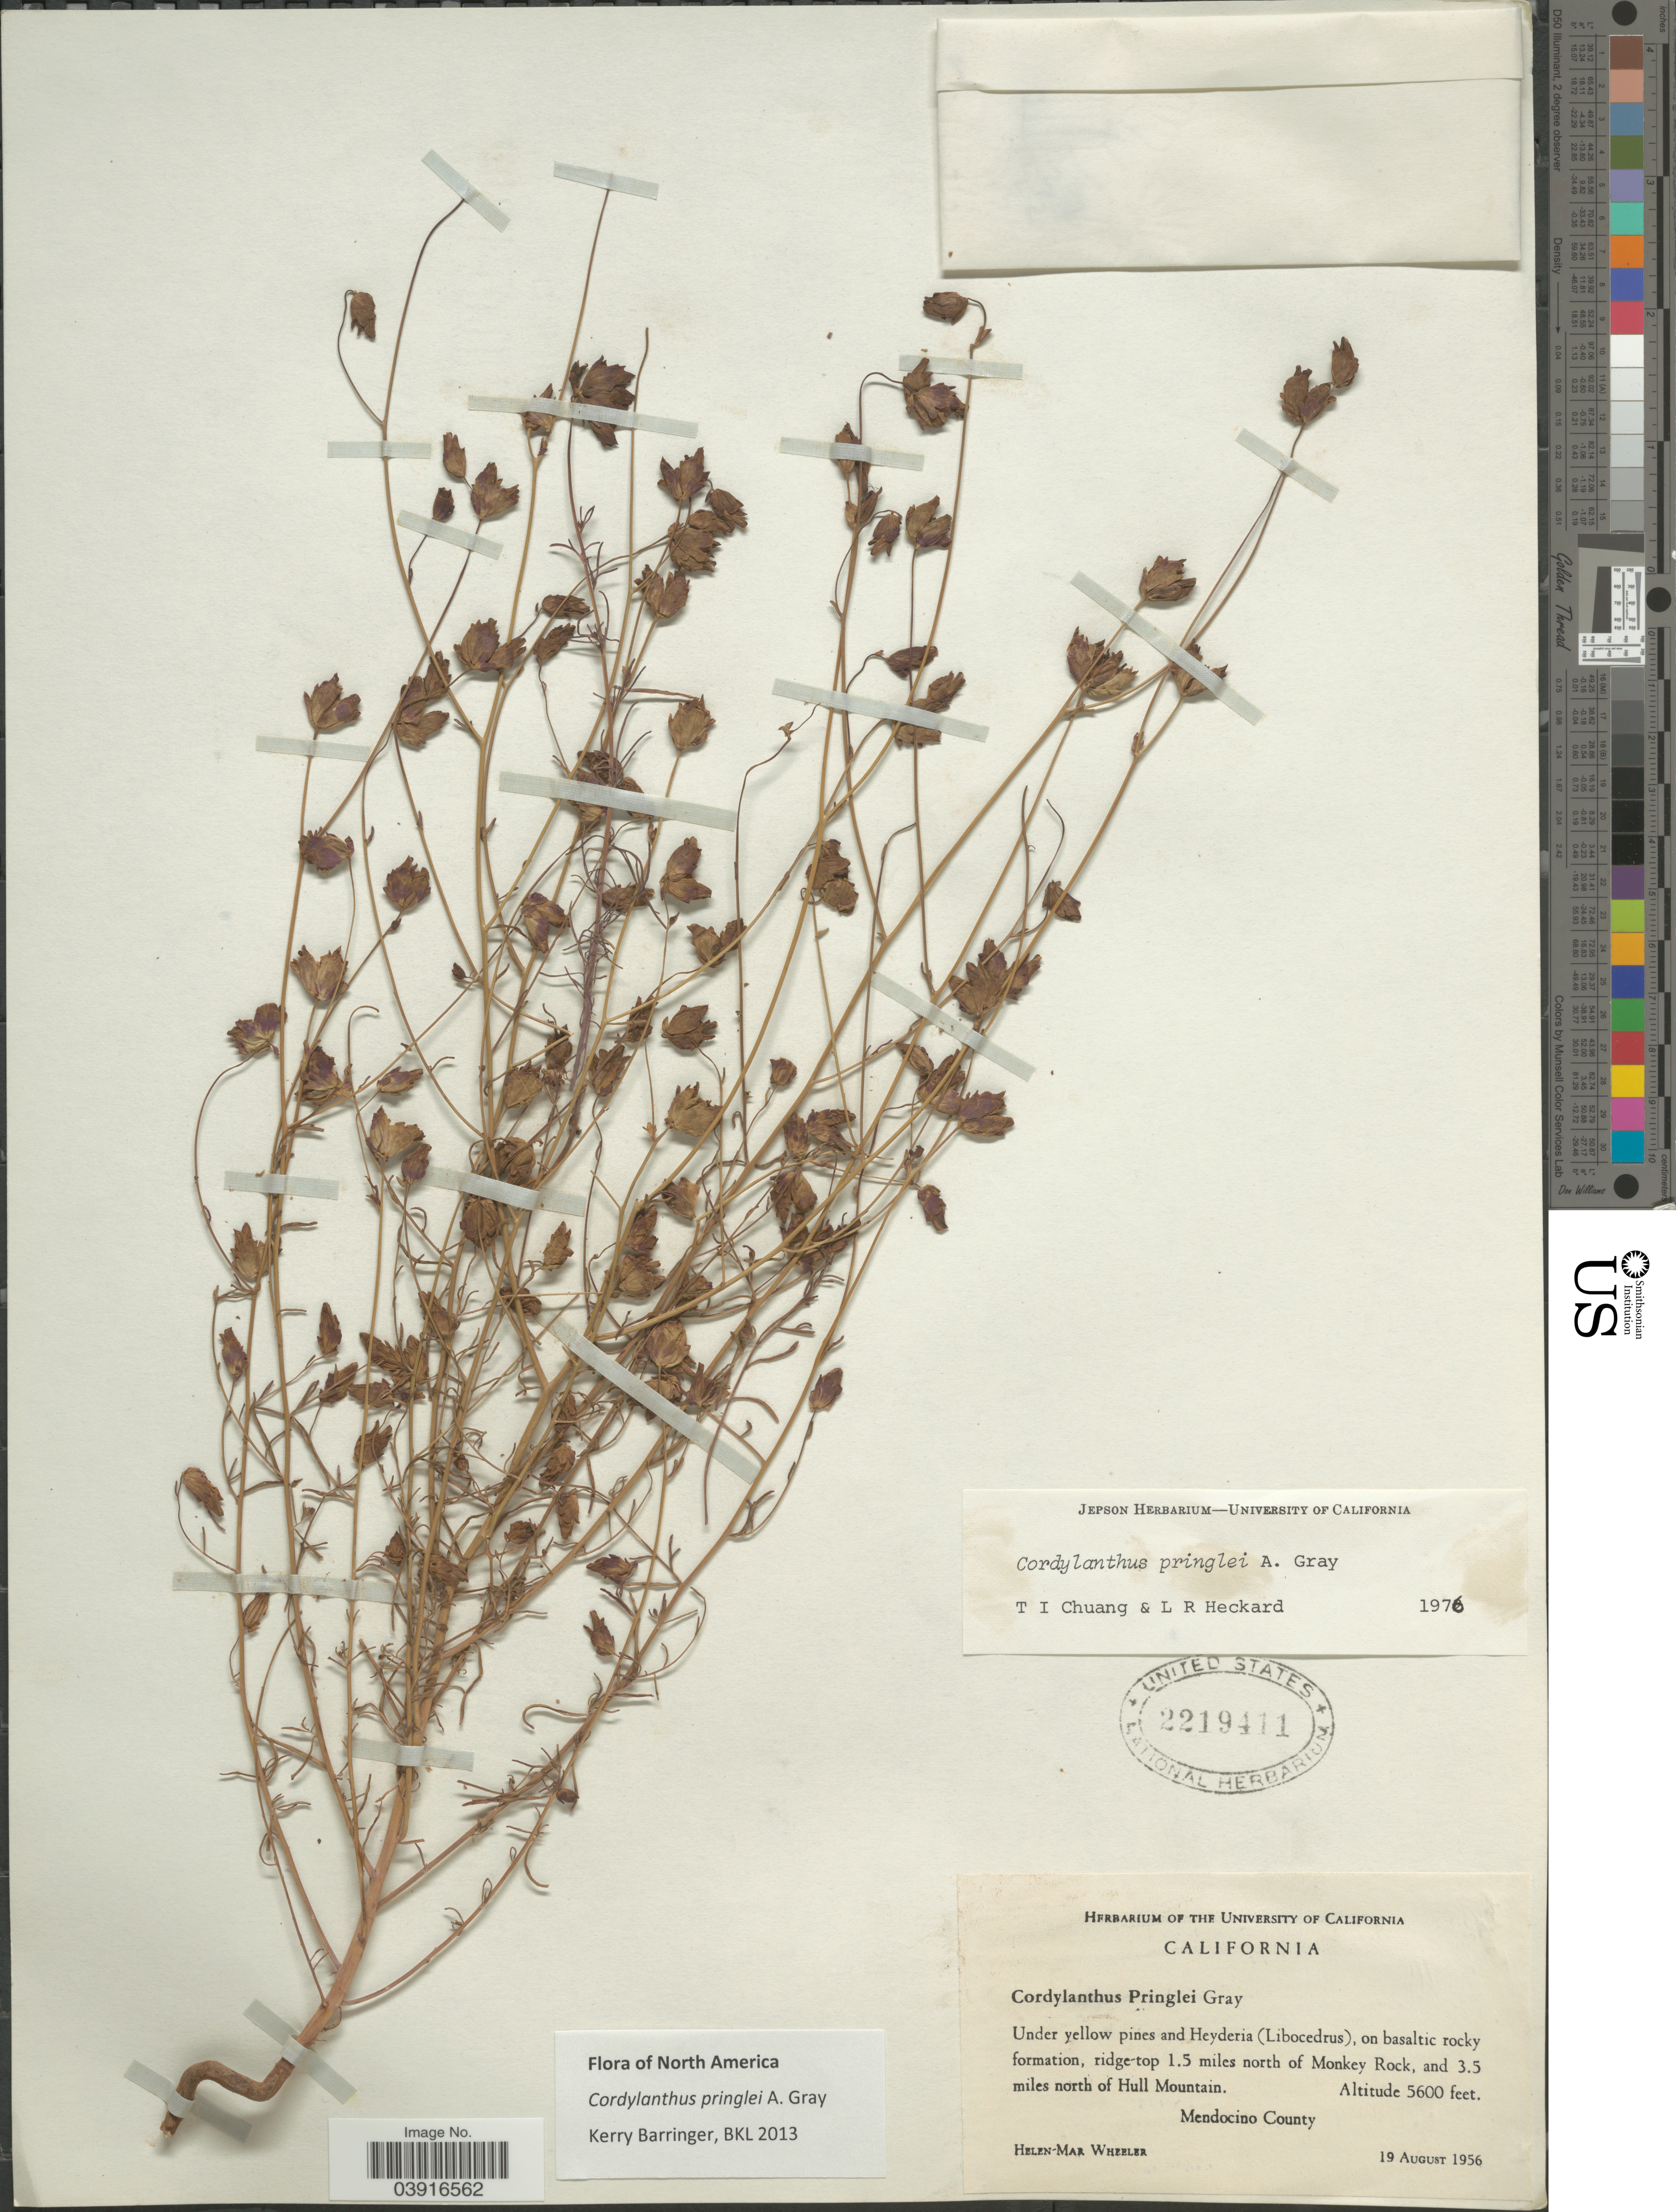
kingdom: Plantae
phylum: Tracheophyta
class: Magnoliopsida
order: Lamiales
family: Orobanchaceae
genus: Cordylanthus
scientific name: Cordylanthus pringlei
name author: A. Gray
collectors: H.-M. Wheeler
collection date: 1956-08-19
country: United States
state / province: California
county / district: Mendocino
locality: Ridge-top 1.5 miles north of Monkey Rock, and 3.5 miles north of Hull Mountain. Mendocino County.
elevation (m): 1707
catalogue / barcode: US 2219411